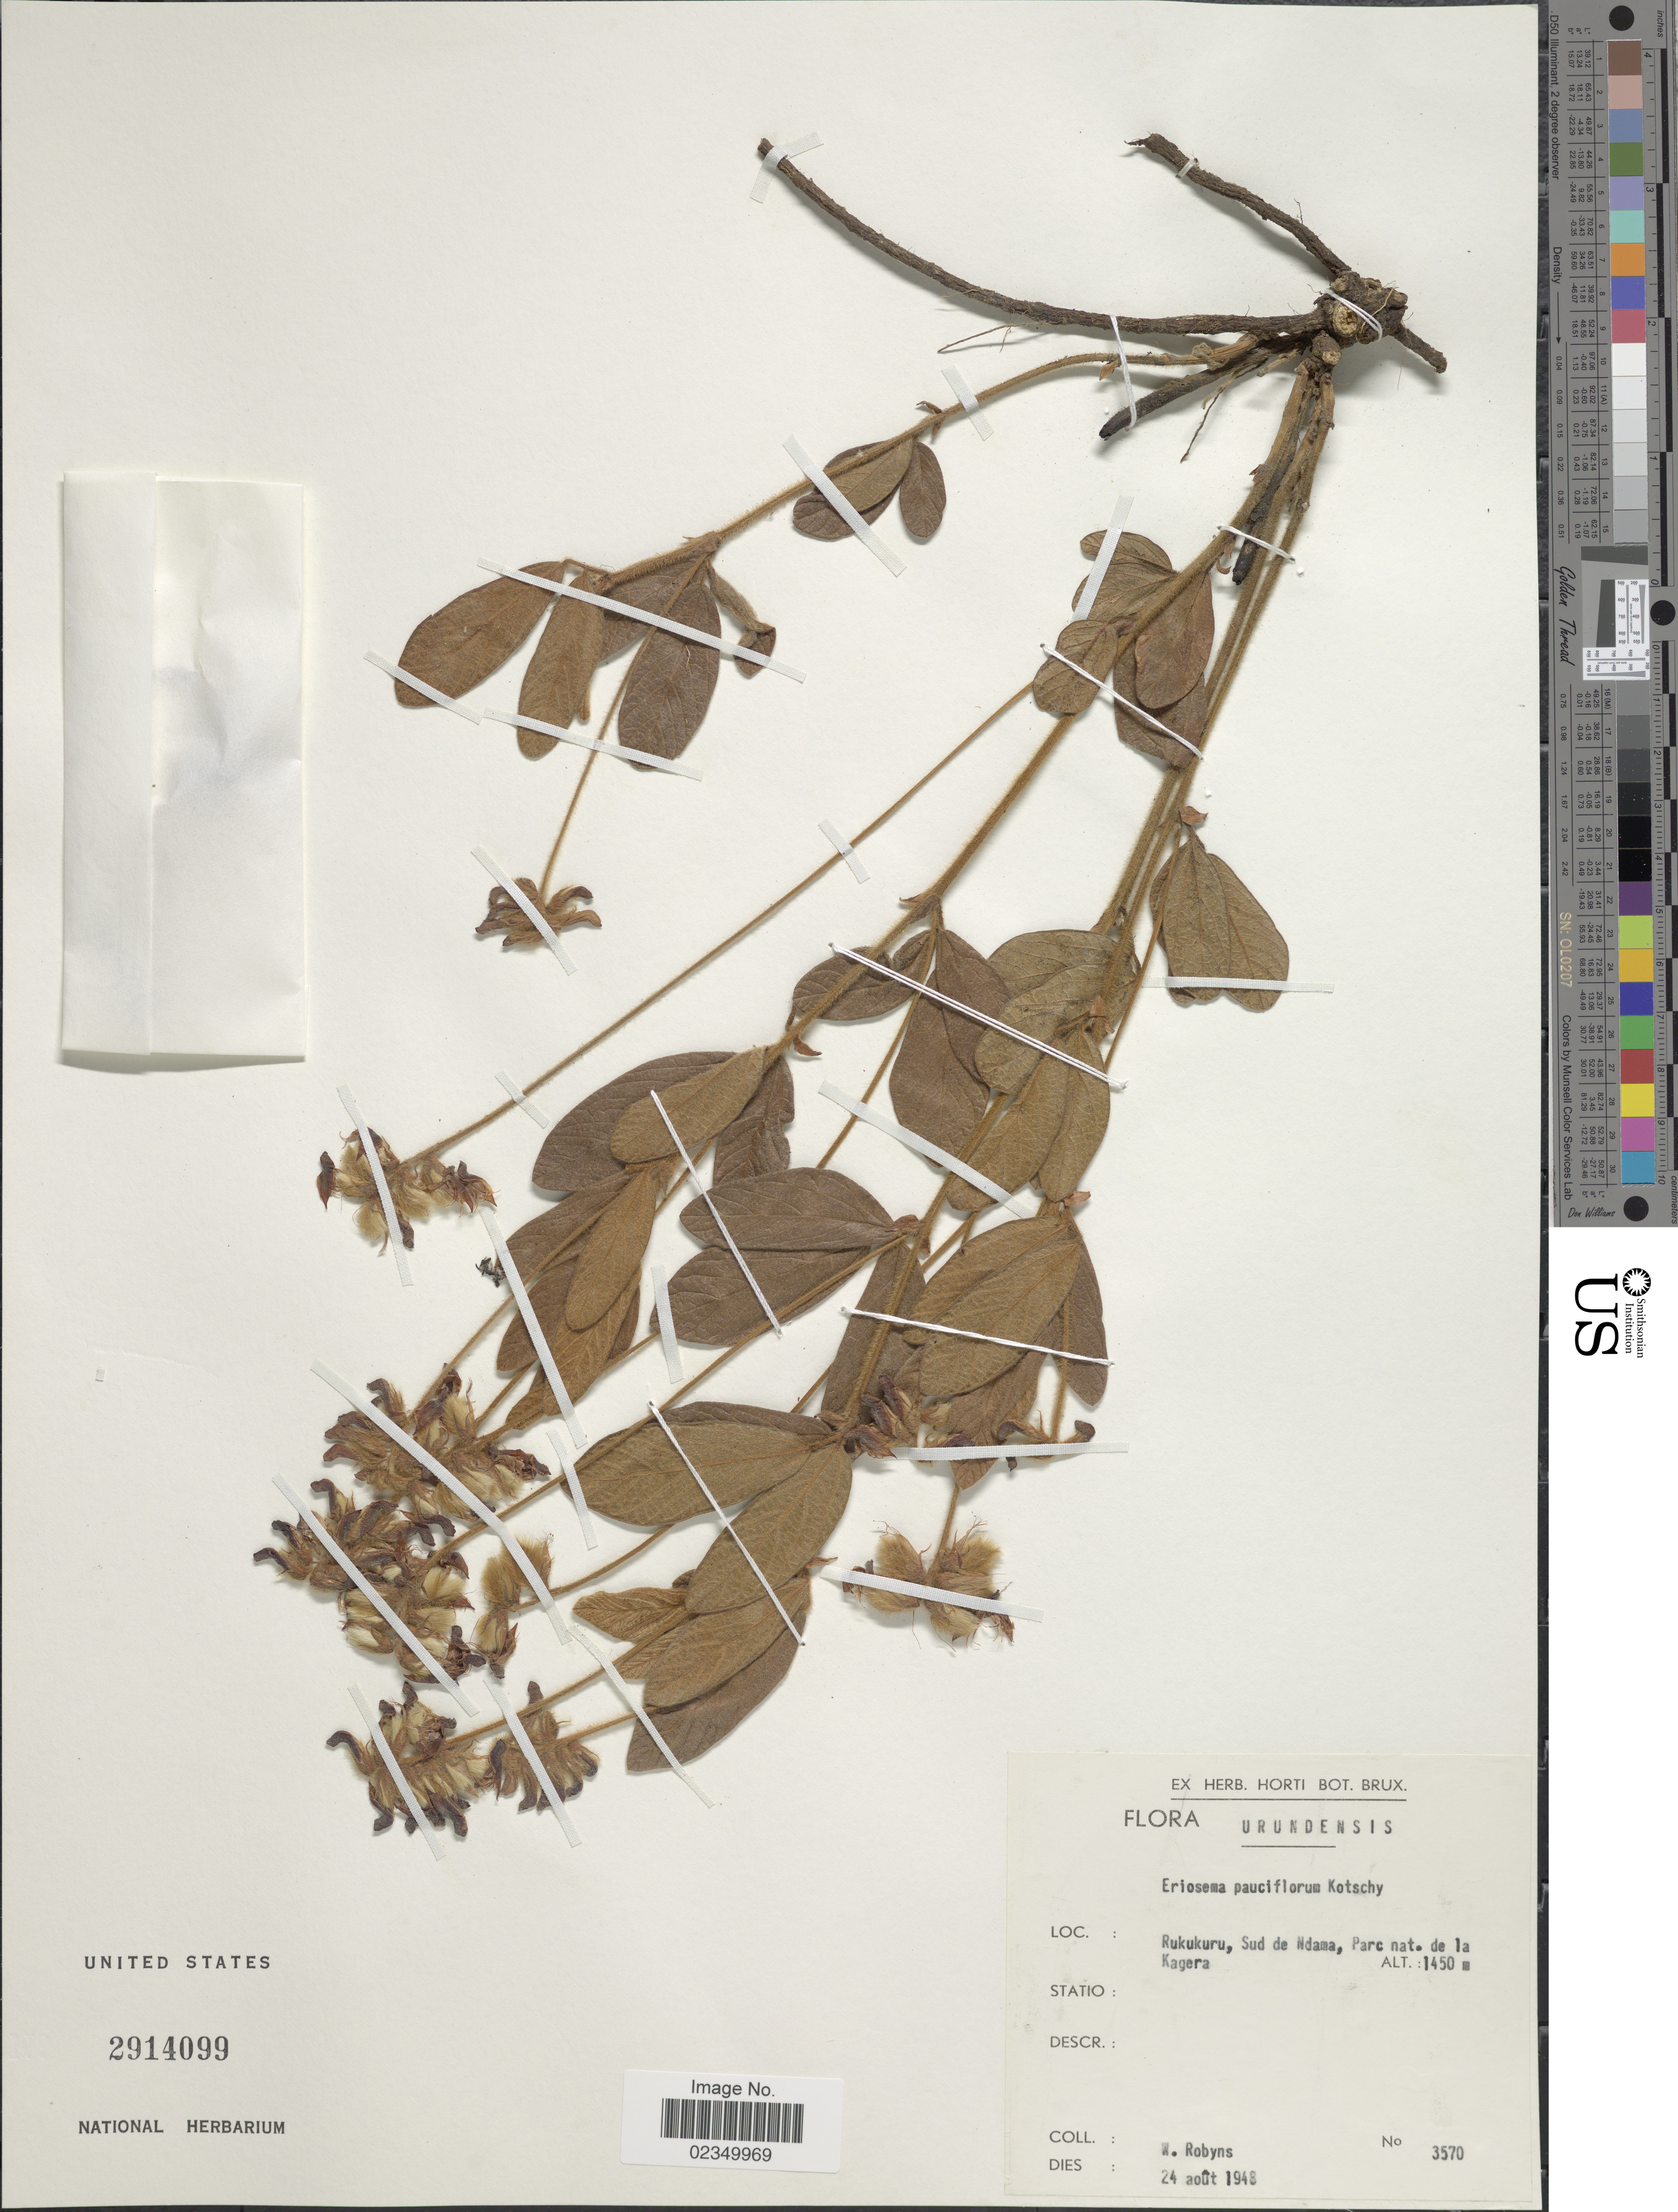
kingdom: Plantae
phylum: Tracheophyta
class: Magnoliopsida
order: Fabales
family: Fabaceae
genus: Eriosema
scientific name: Eriosema pauciflorum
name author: Klotzsch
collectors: W. Robyns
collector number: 3570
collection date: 1948-08-24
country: Tanzania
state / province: Kagera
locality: Urundensis, Rukukuru, Sud de Ndama, Parc nat. de la Kagera.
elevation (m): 1450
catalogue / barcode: US 2914099